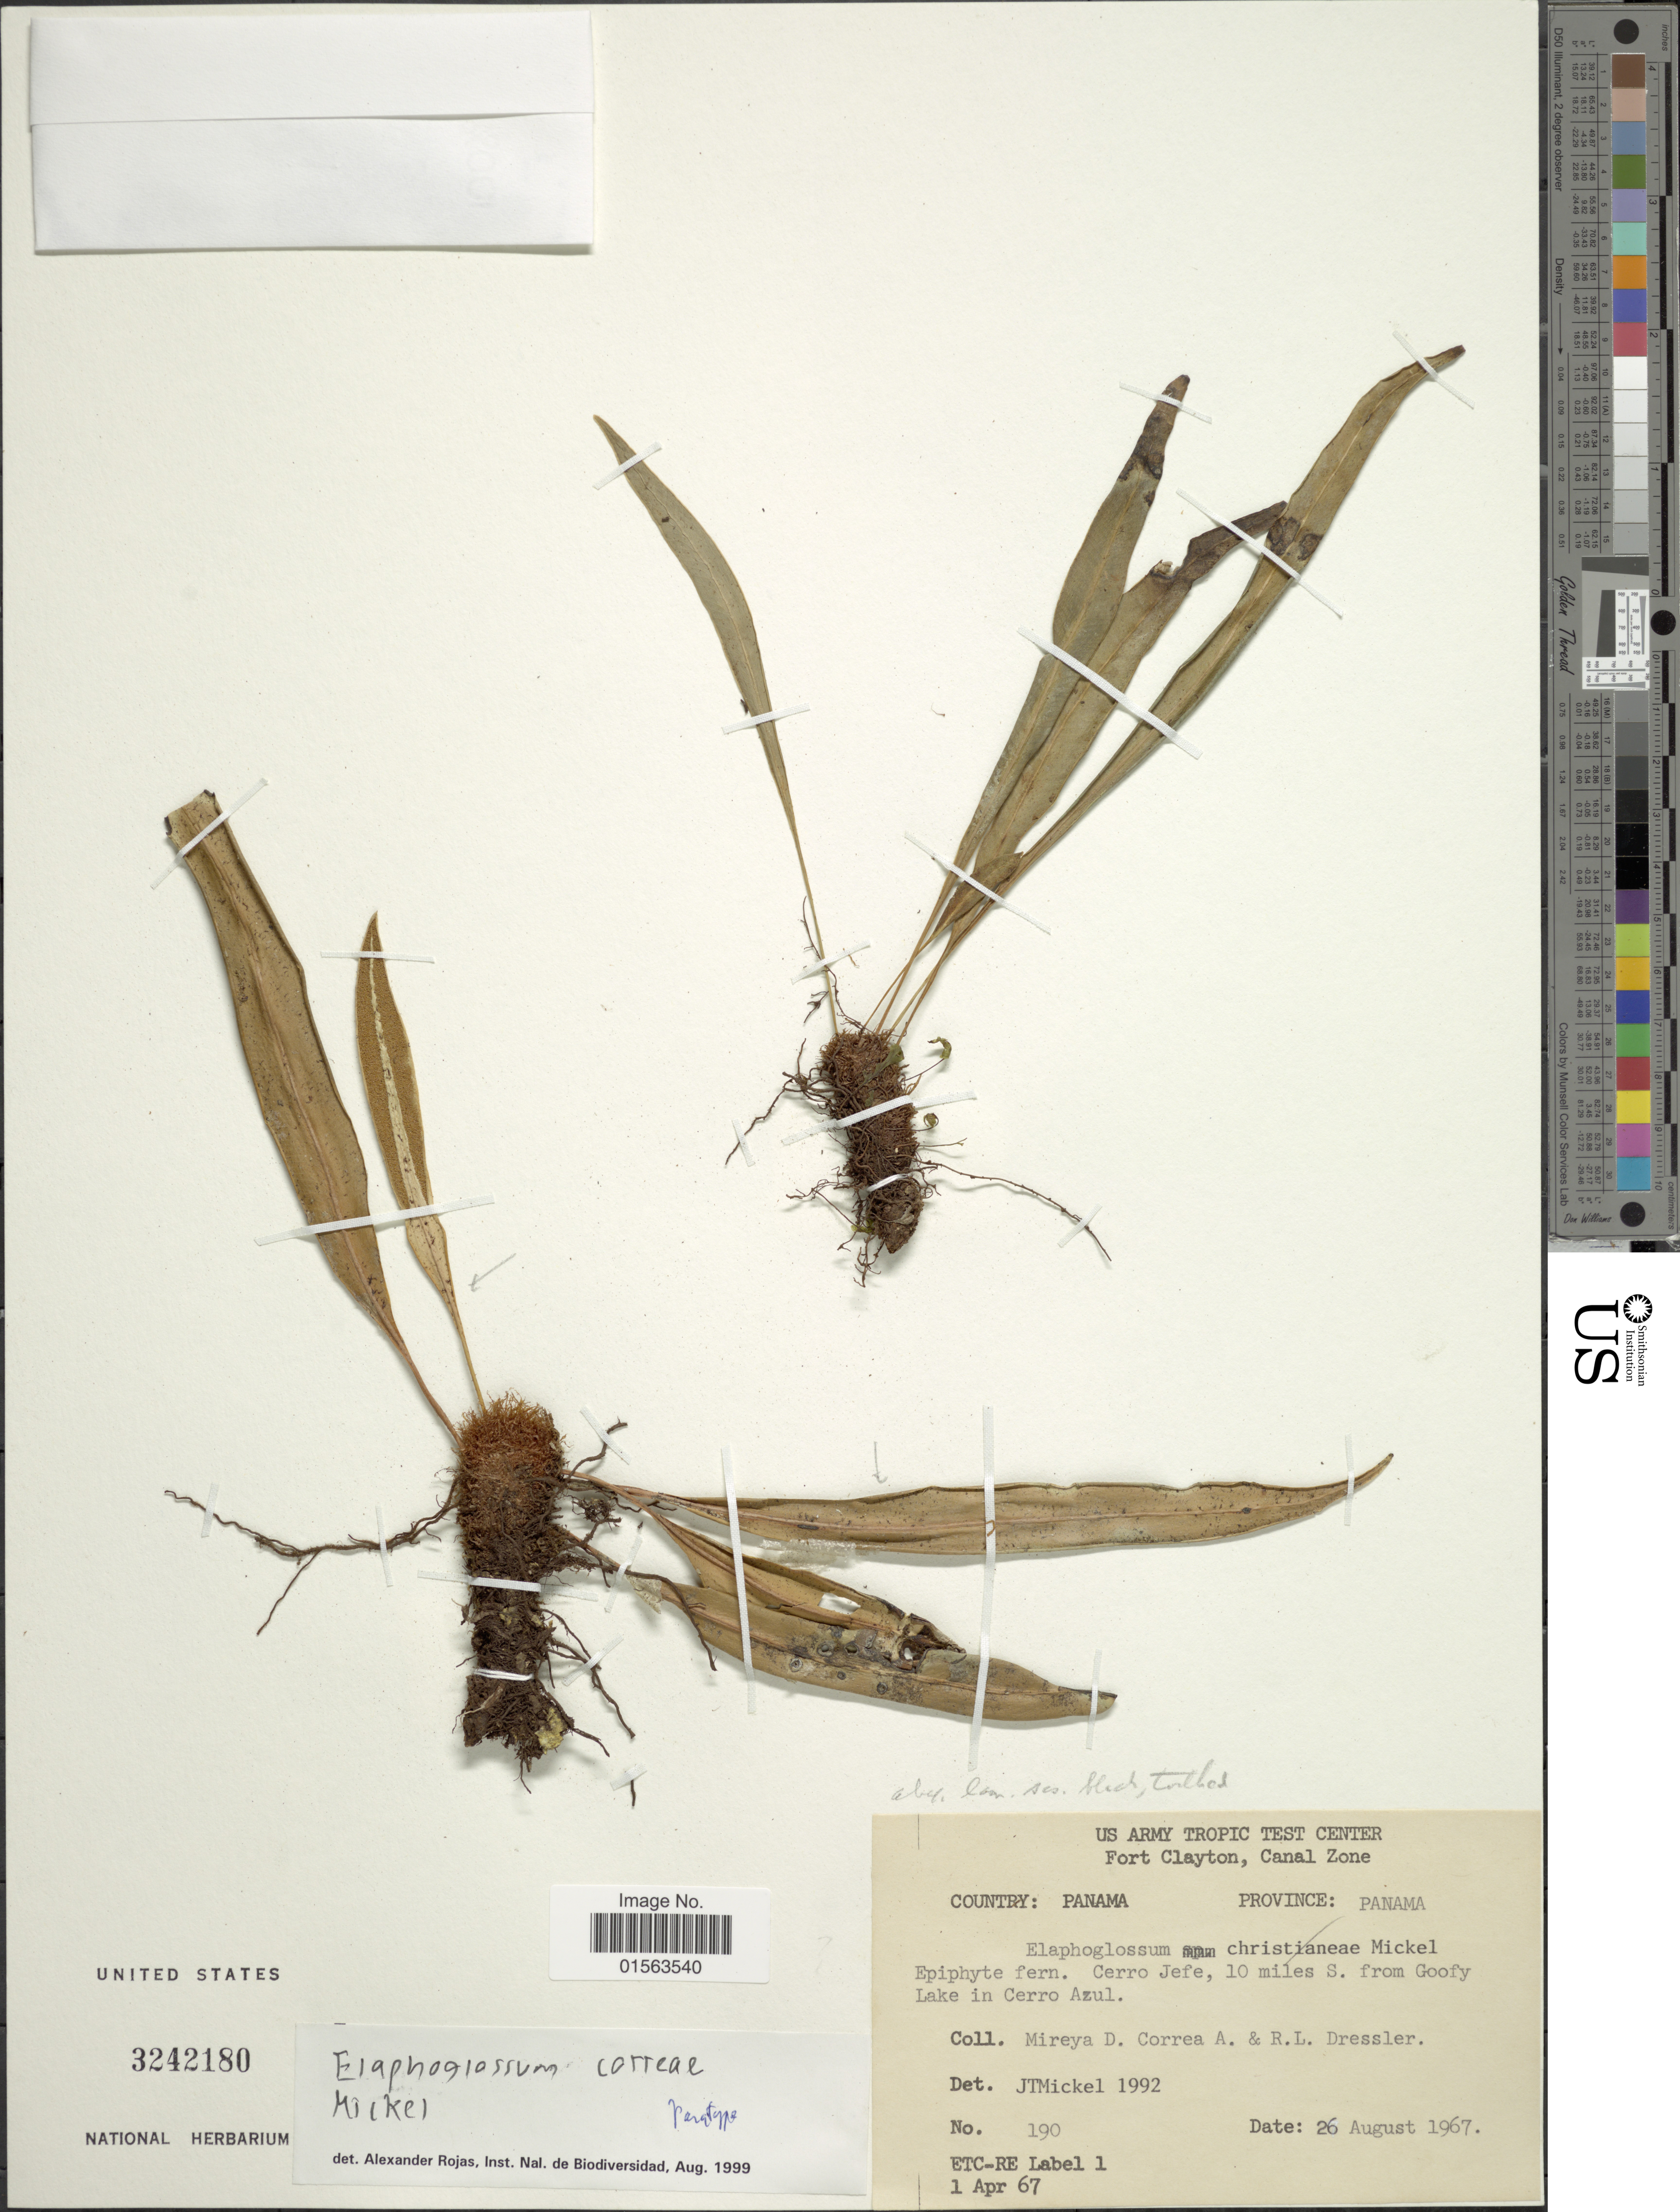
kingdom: Plantae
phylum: Tracheophyta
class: Polypodiopsida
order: Polypodiales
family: Dryopteridaceae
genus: Elaphoglossum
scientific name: Elaphoglossum correae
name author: Mickel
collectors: M. D. Corrêa-A. & R. Dressler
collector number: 190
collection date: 1967-08-26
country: Panama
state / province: Panamá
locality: Province Panama, Cerro Jefe, 10 miles S from Goofy Lake in Cerro Azul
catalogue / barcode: US 3242180